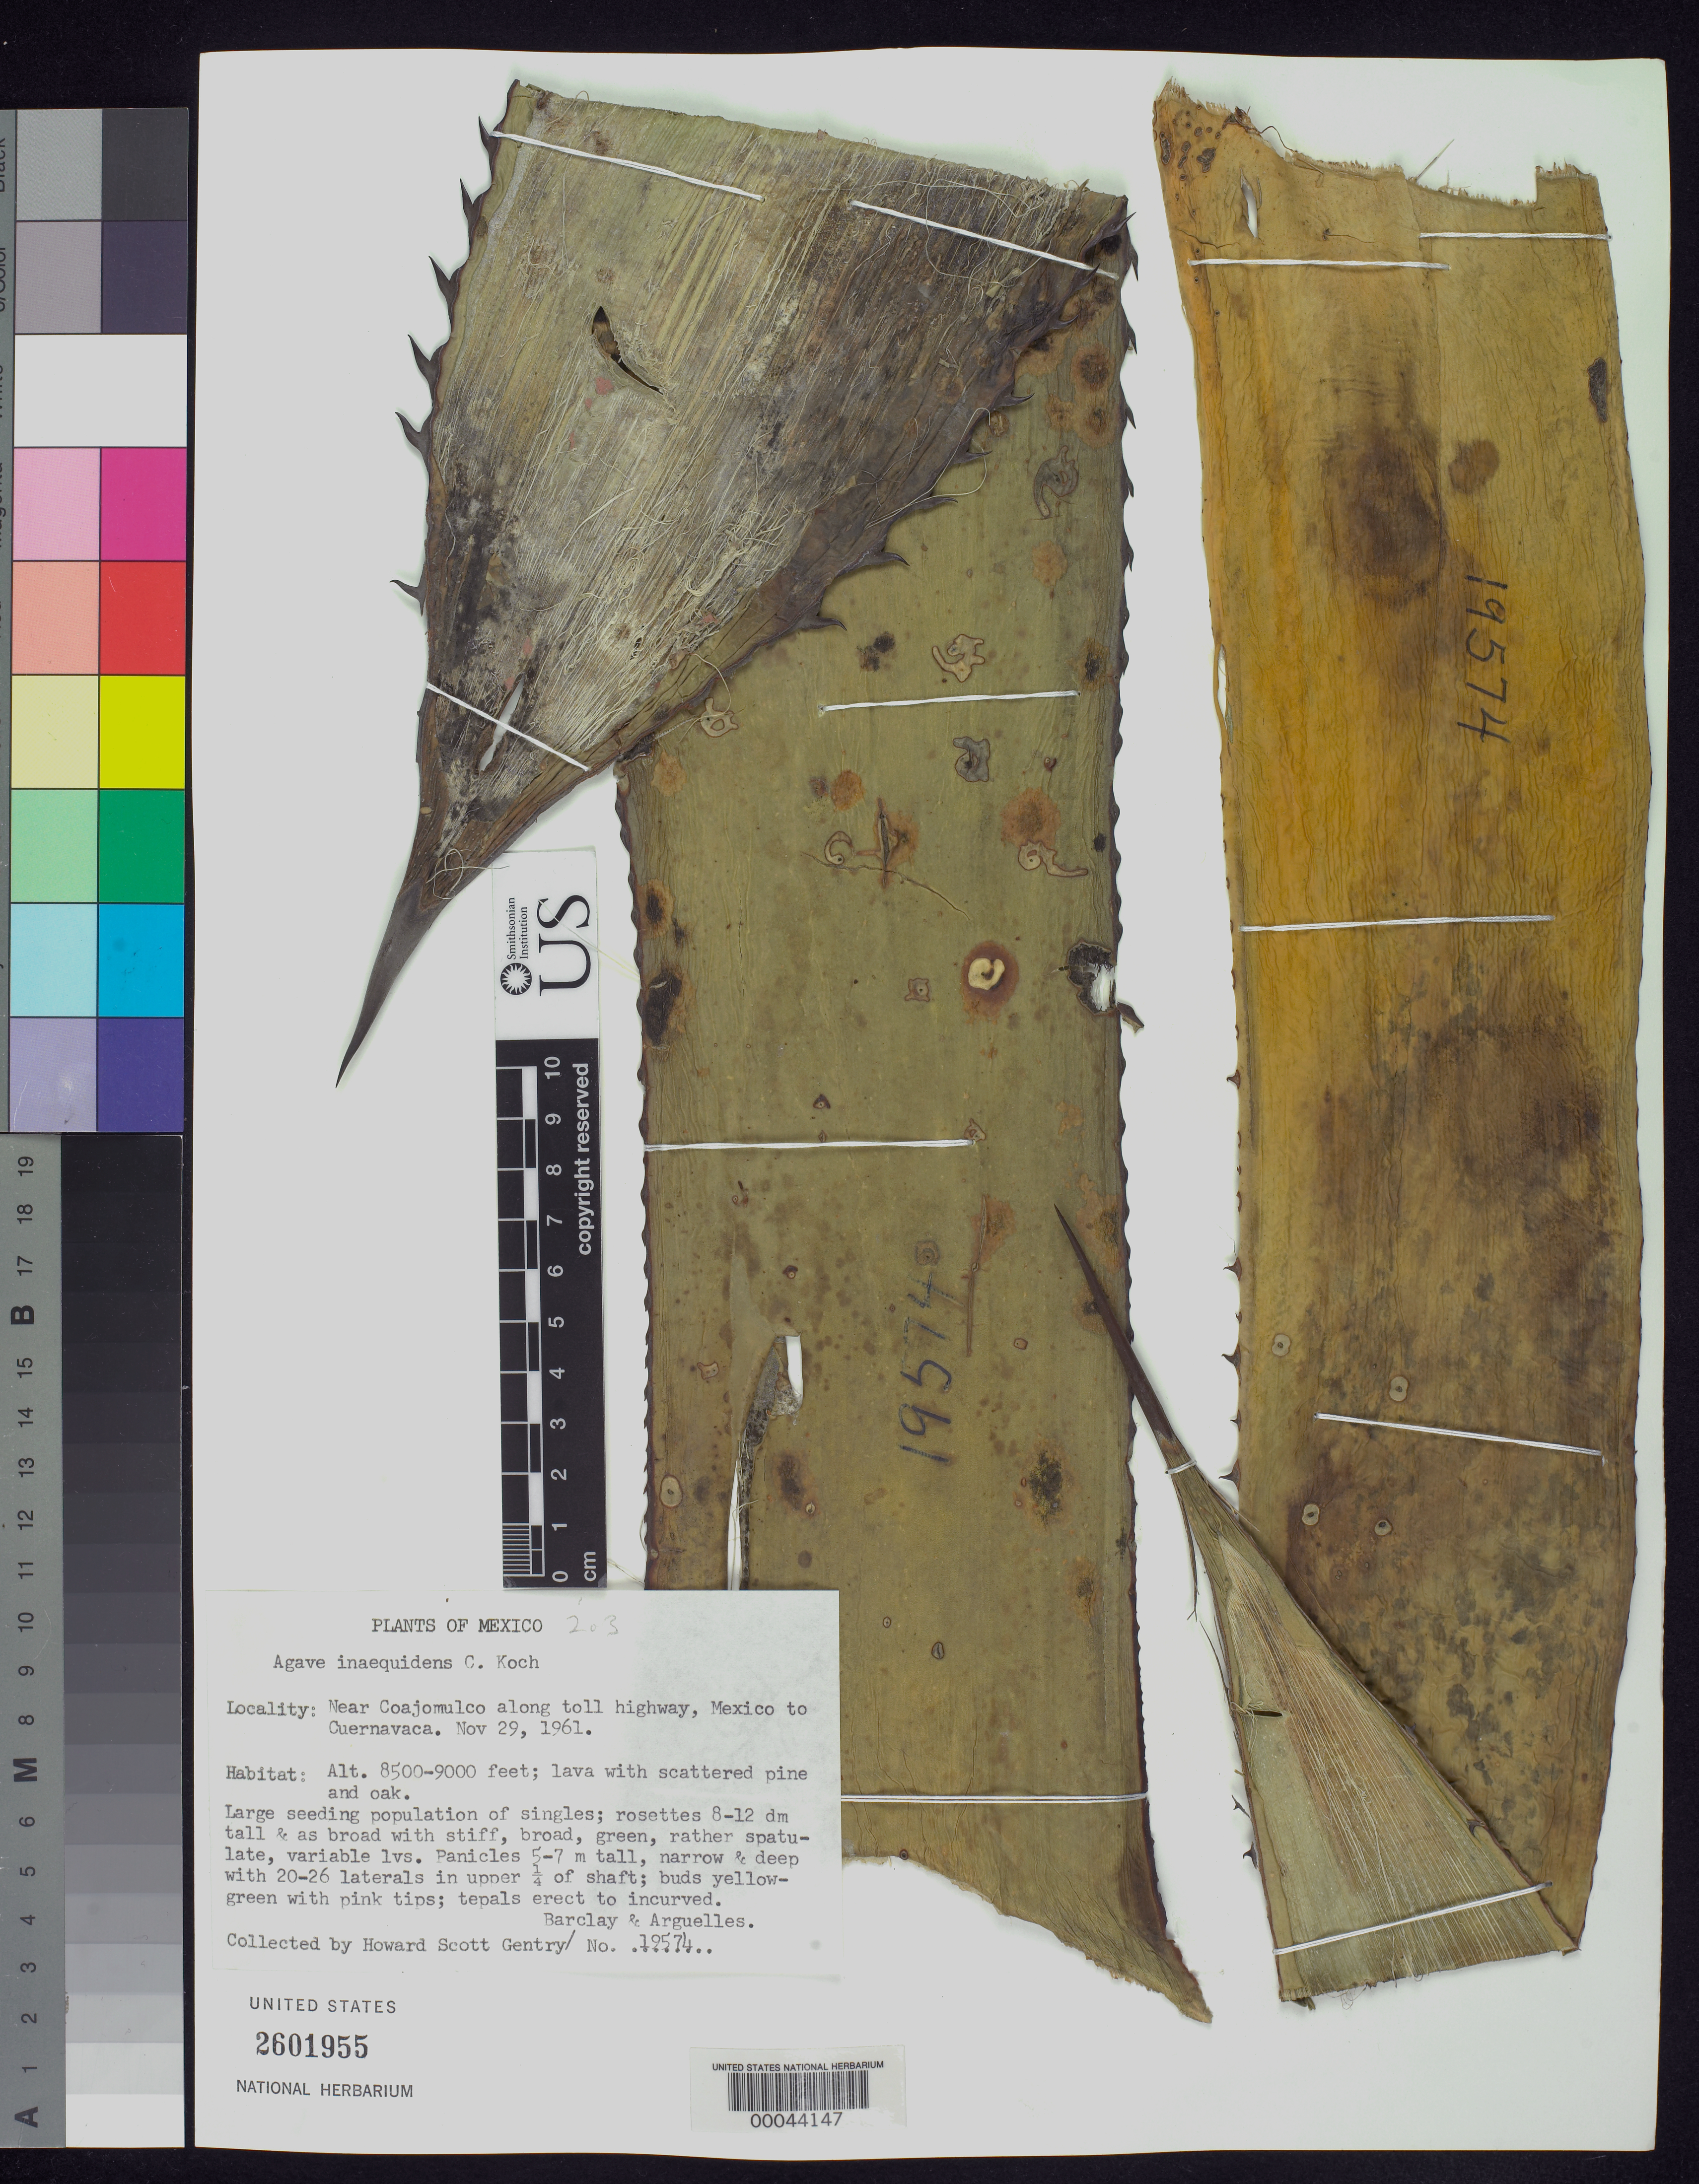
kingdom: Plantae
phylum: Tracheophyta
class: Liliopsida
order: Asparagales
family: Asparagaceae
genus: Agave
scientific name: Agave inaequidens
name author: K. Koch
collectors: H. S. Gentry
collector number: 19574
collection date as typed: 29 Nov 1961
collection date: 1961-11-29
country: Mexico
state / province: Morelos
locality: Near coajomulco along toll highway, mexico to Cuernavaca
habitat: Lava scattered with pine and oak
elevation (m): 2591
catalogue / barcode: US 2601955